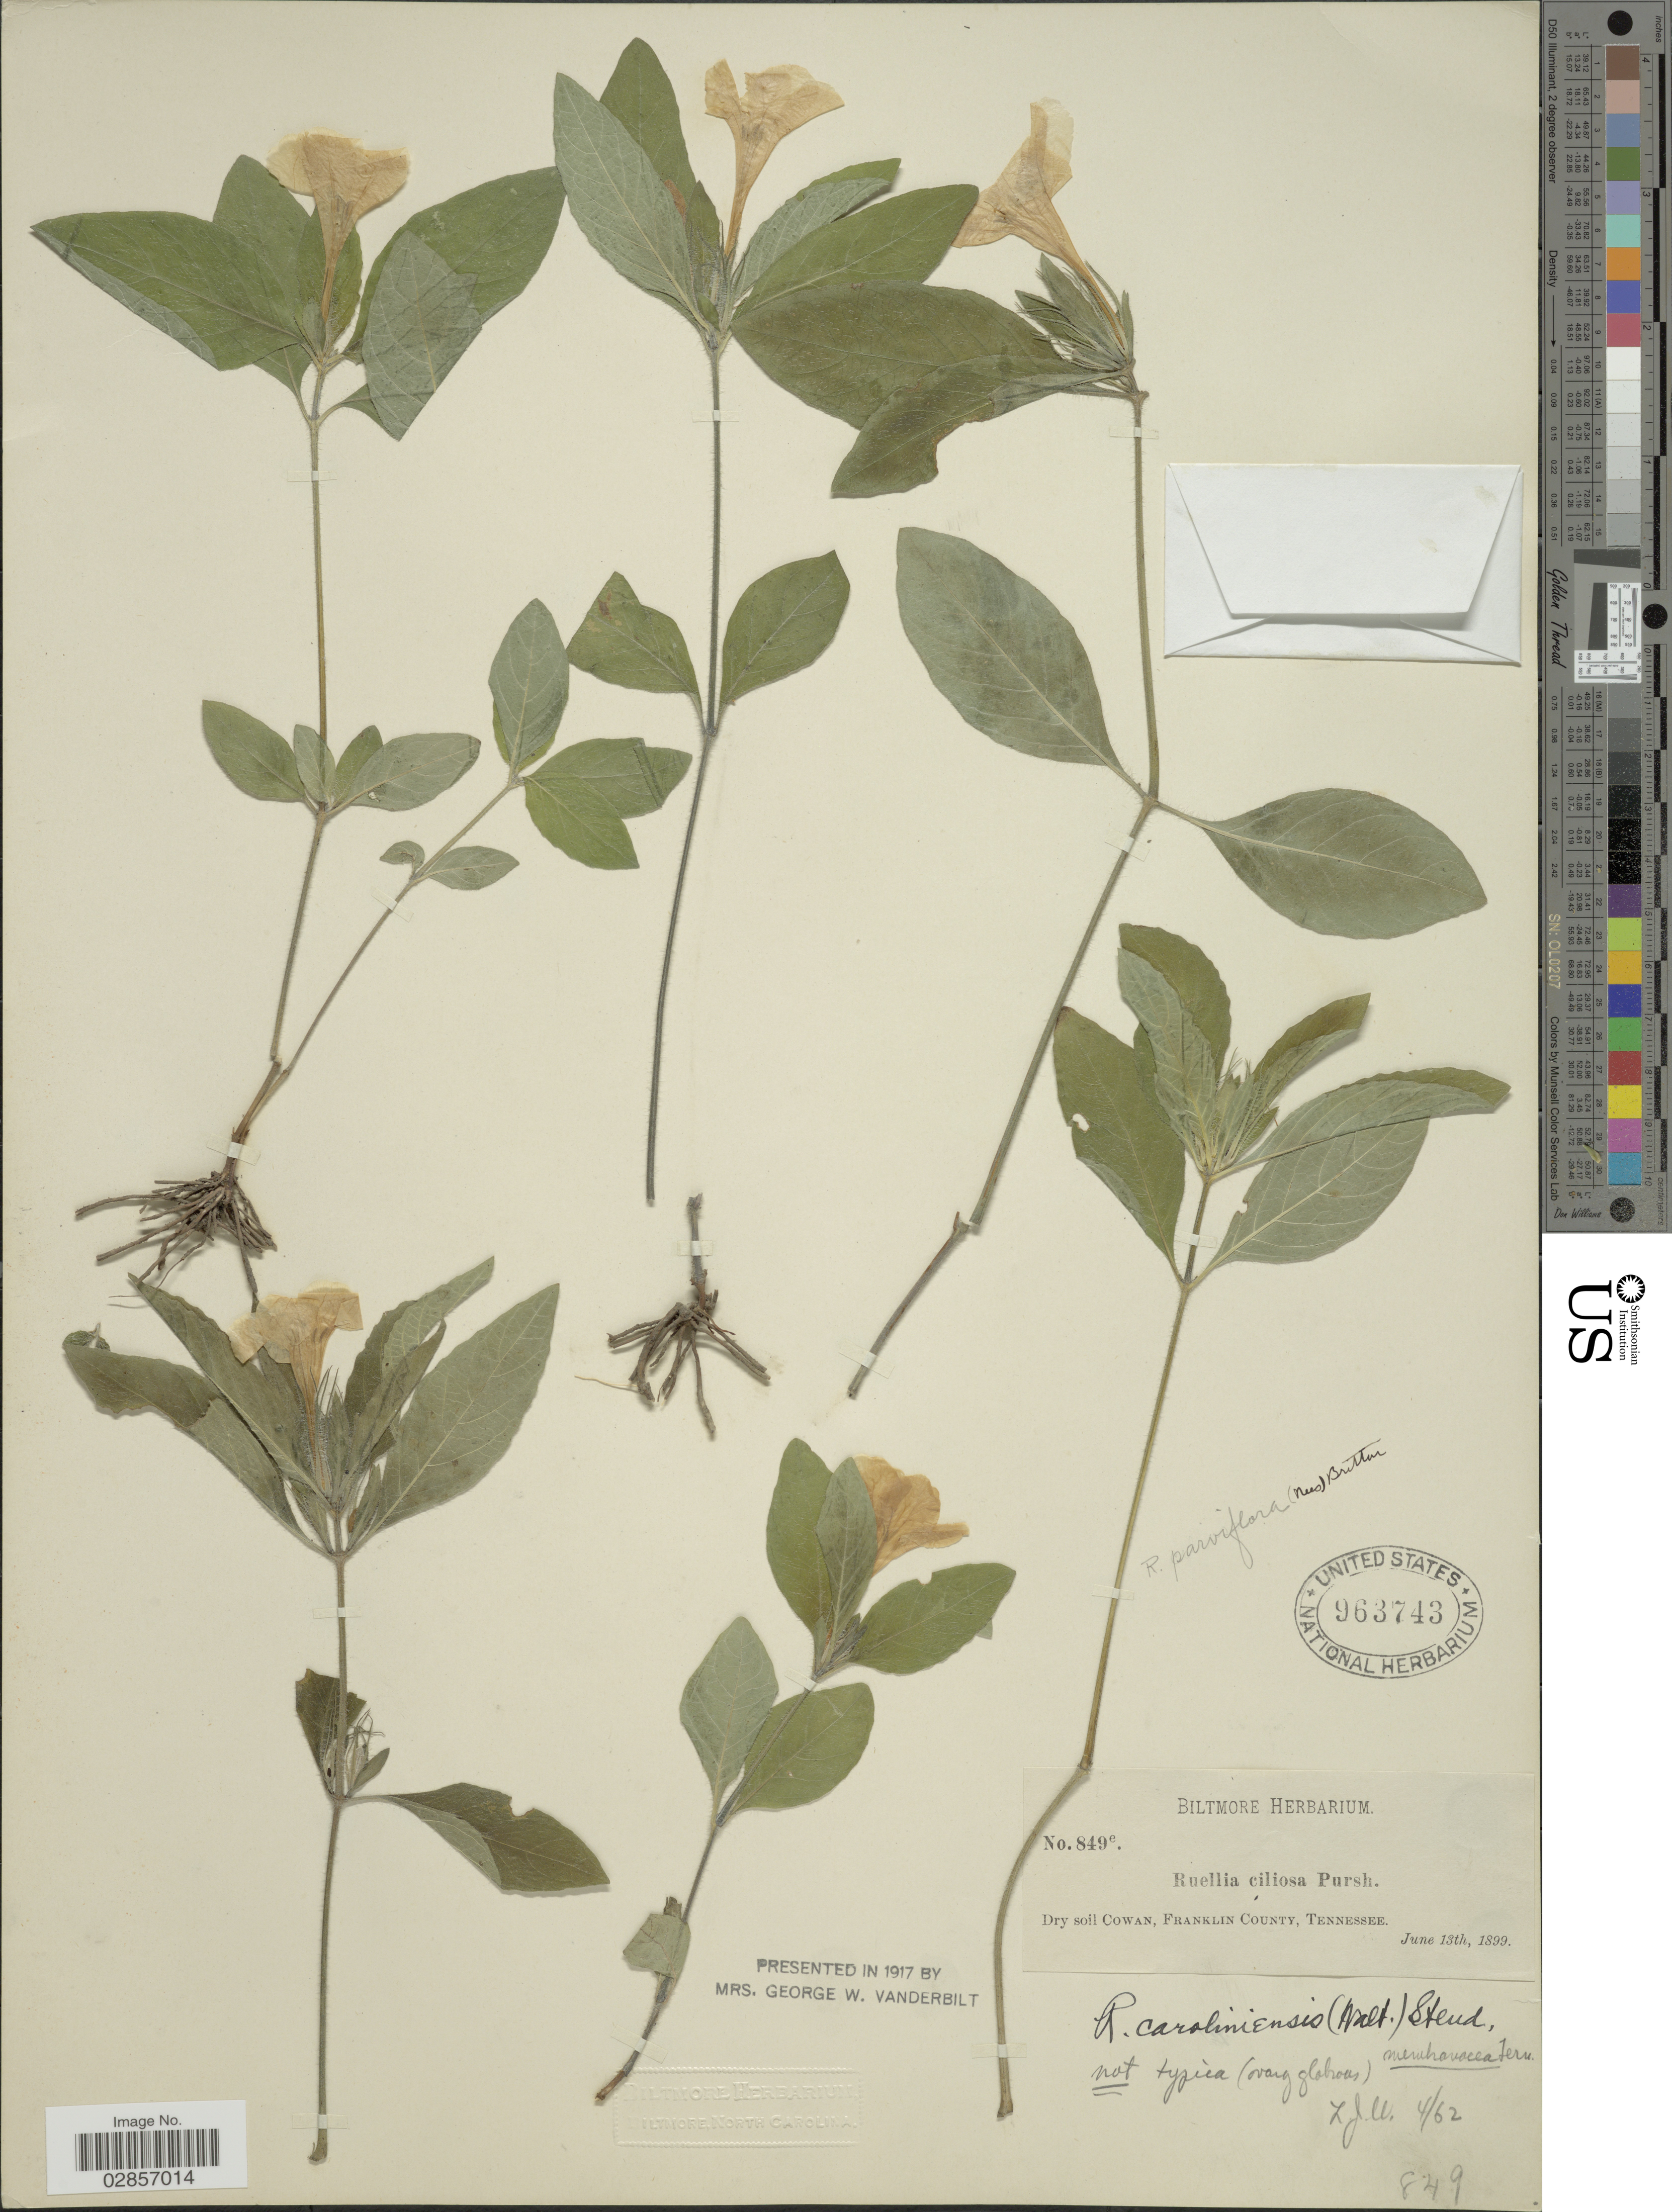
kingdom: Plantae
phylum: Tracheophyta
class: Magnoliopsida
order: Lamiales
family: Acanthaceae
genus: Ruellia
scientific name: Ruellia caroliniensis var. membranacea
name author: Fernald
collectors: ex herb. Biltmore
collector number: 849e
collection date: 1899-06-13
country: United States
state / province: Tennessee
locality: Dry soil Cowan, Franklin County.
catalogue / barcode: US 963743